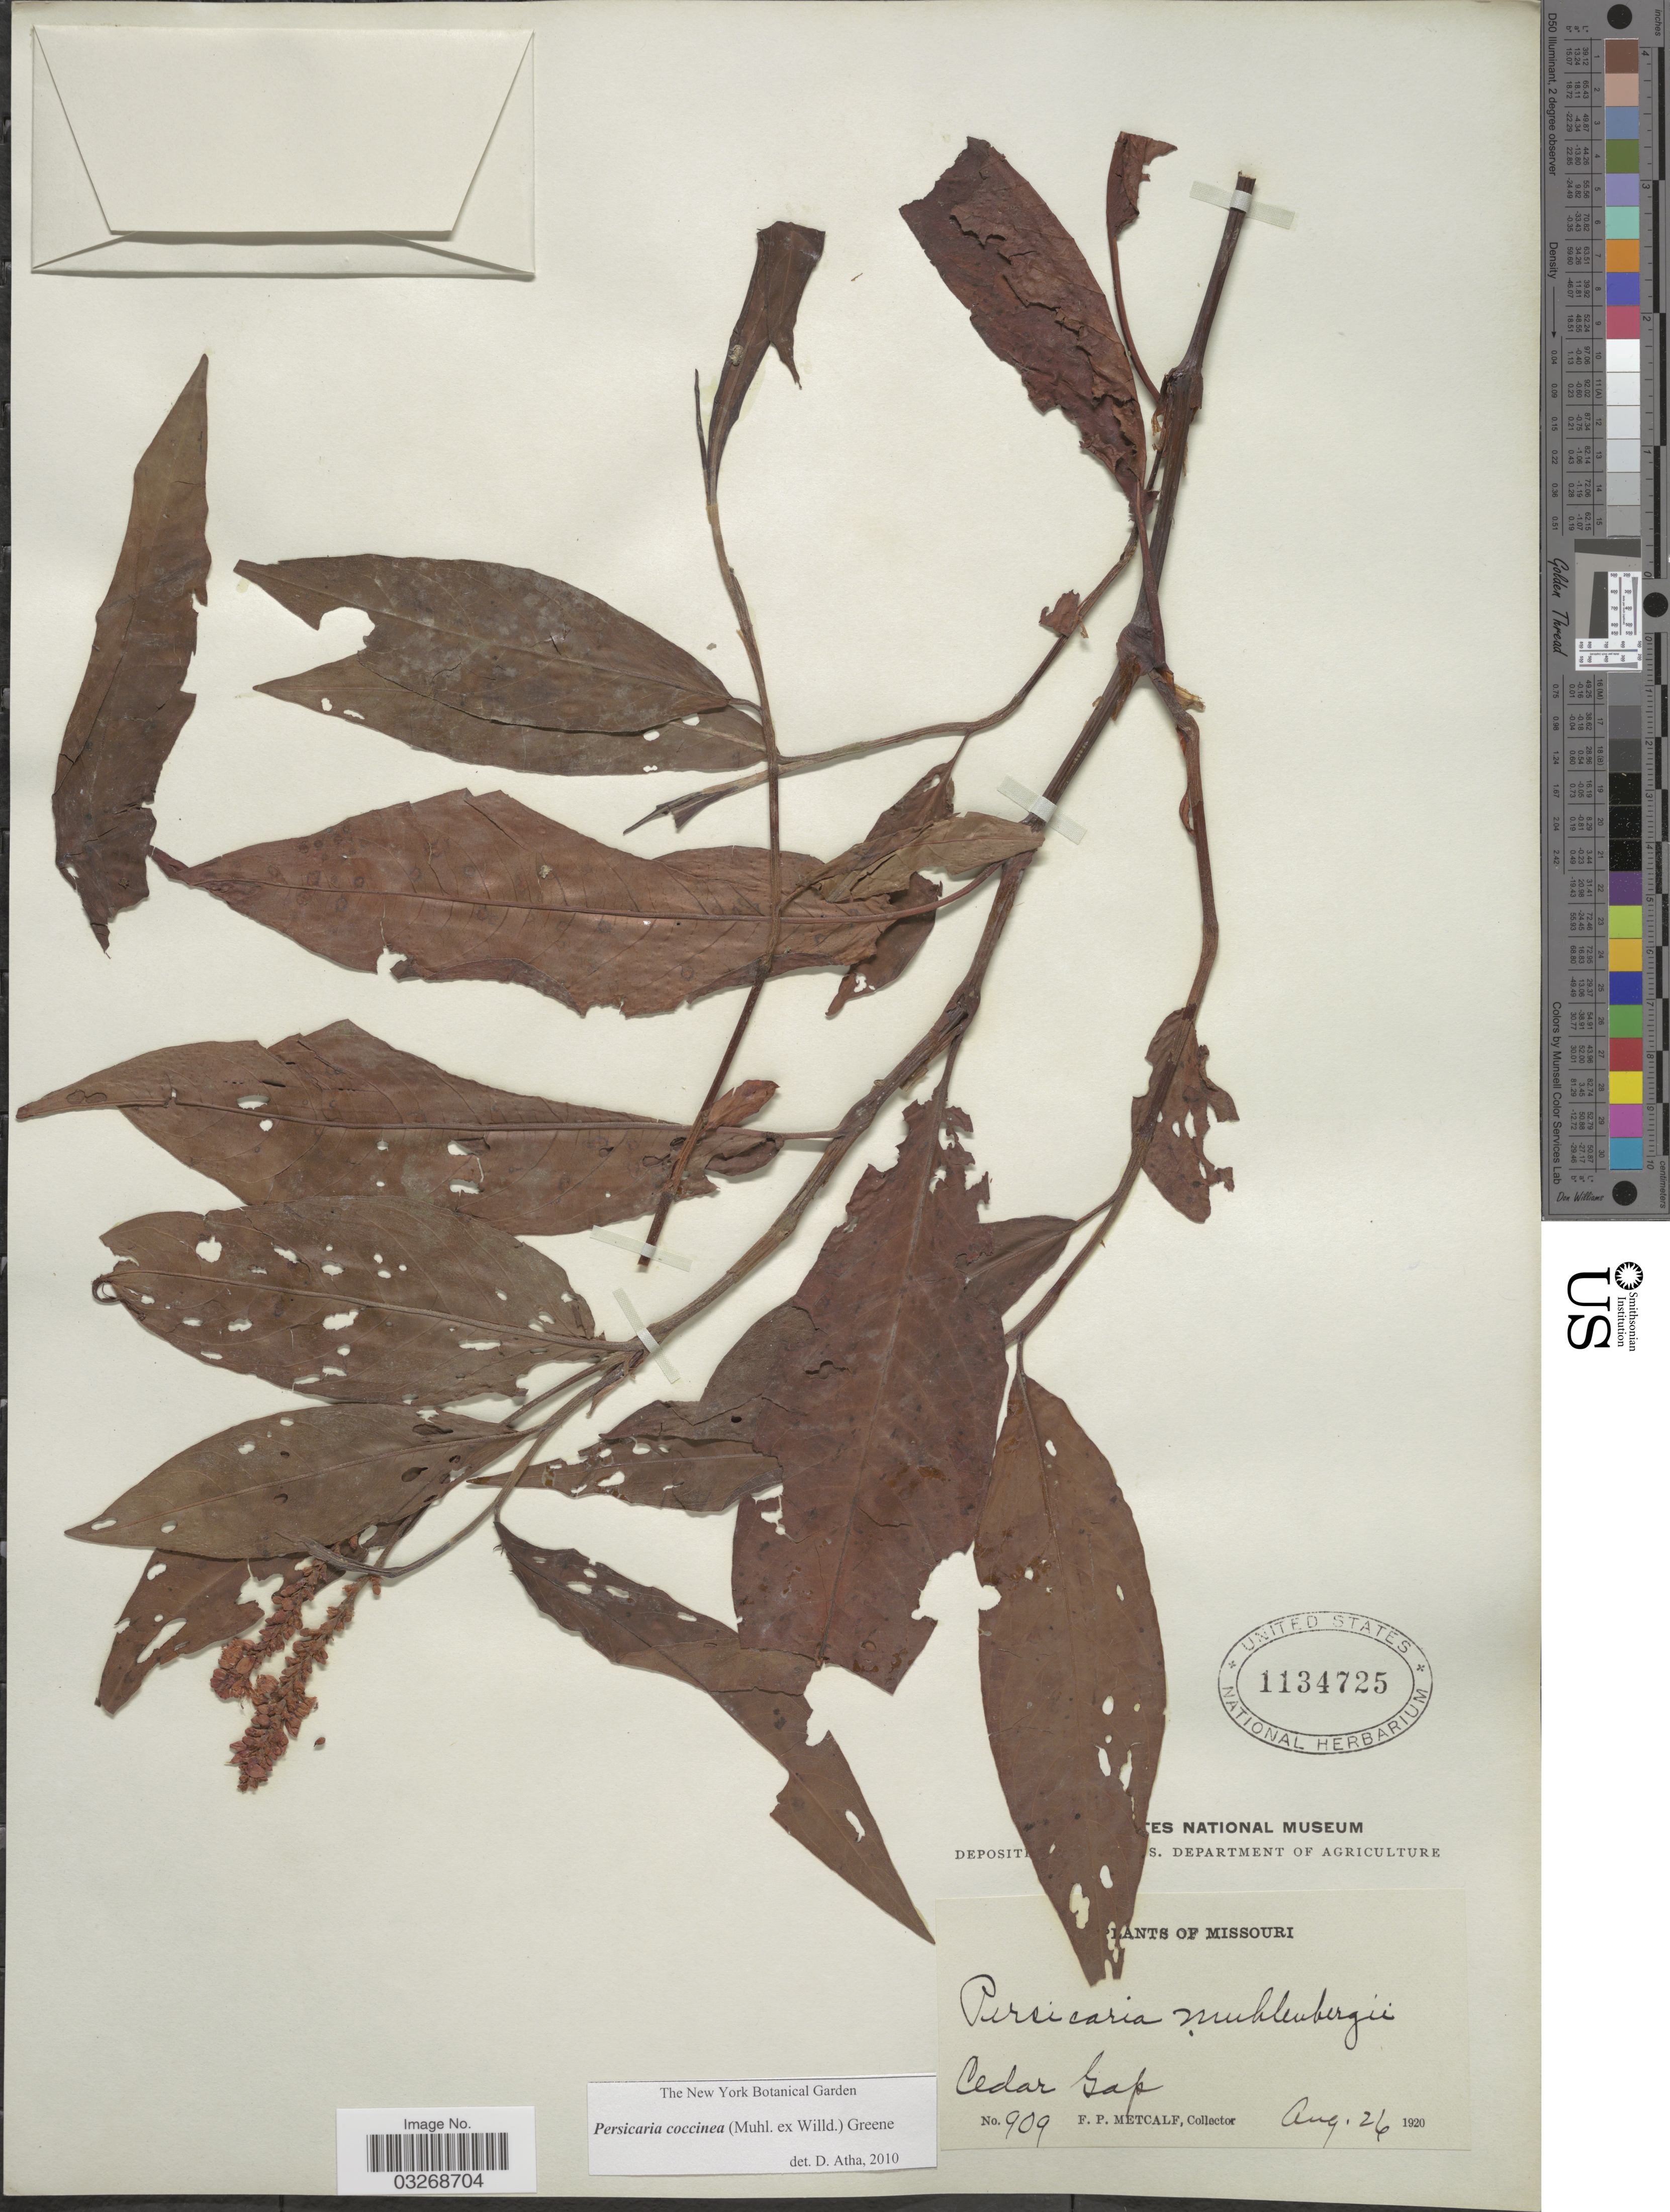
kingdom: Plantae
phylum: Tracheophyta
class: Magnoliopsida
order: Caryophyllales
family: Polygonaceae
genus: Persicaria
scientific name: Persicaria coccinea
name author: (Muhl. ex Willd.) Greene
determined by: Atha, D. E.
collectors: F. Metcalf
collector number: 909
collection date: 1920-08-26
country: United States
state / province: Missouri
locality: Cedar Gap.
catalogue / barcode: US 1134725